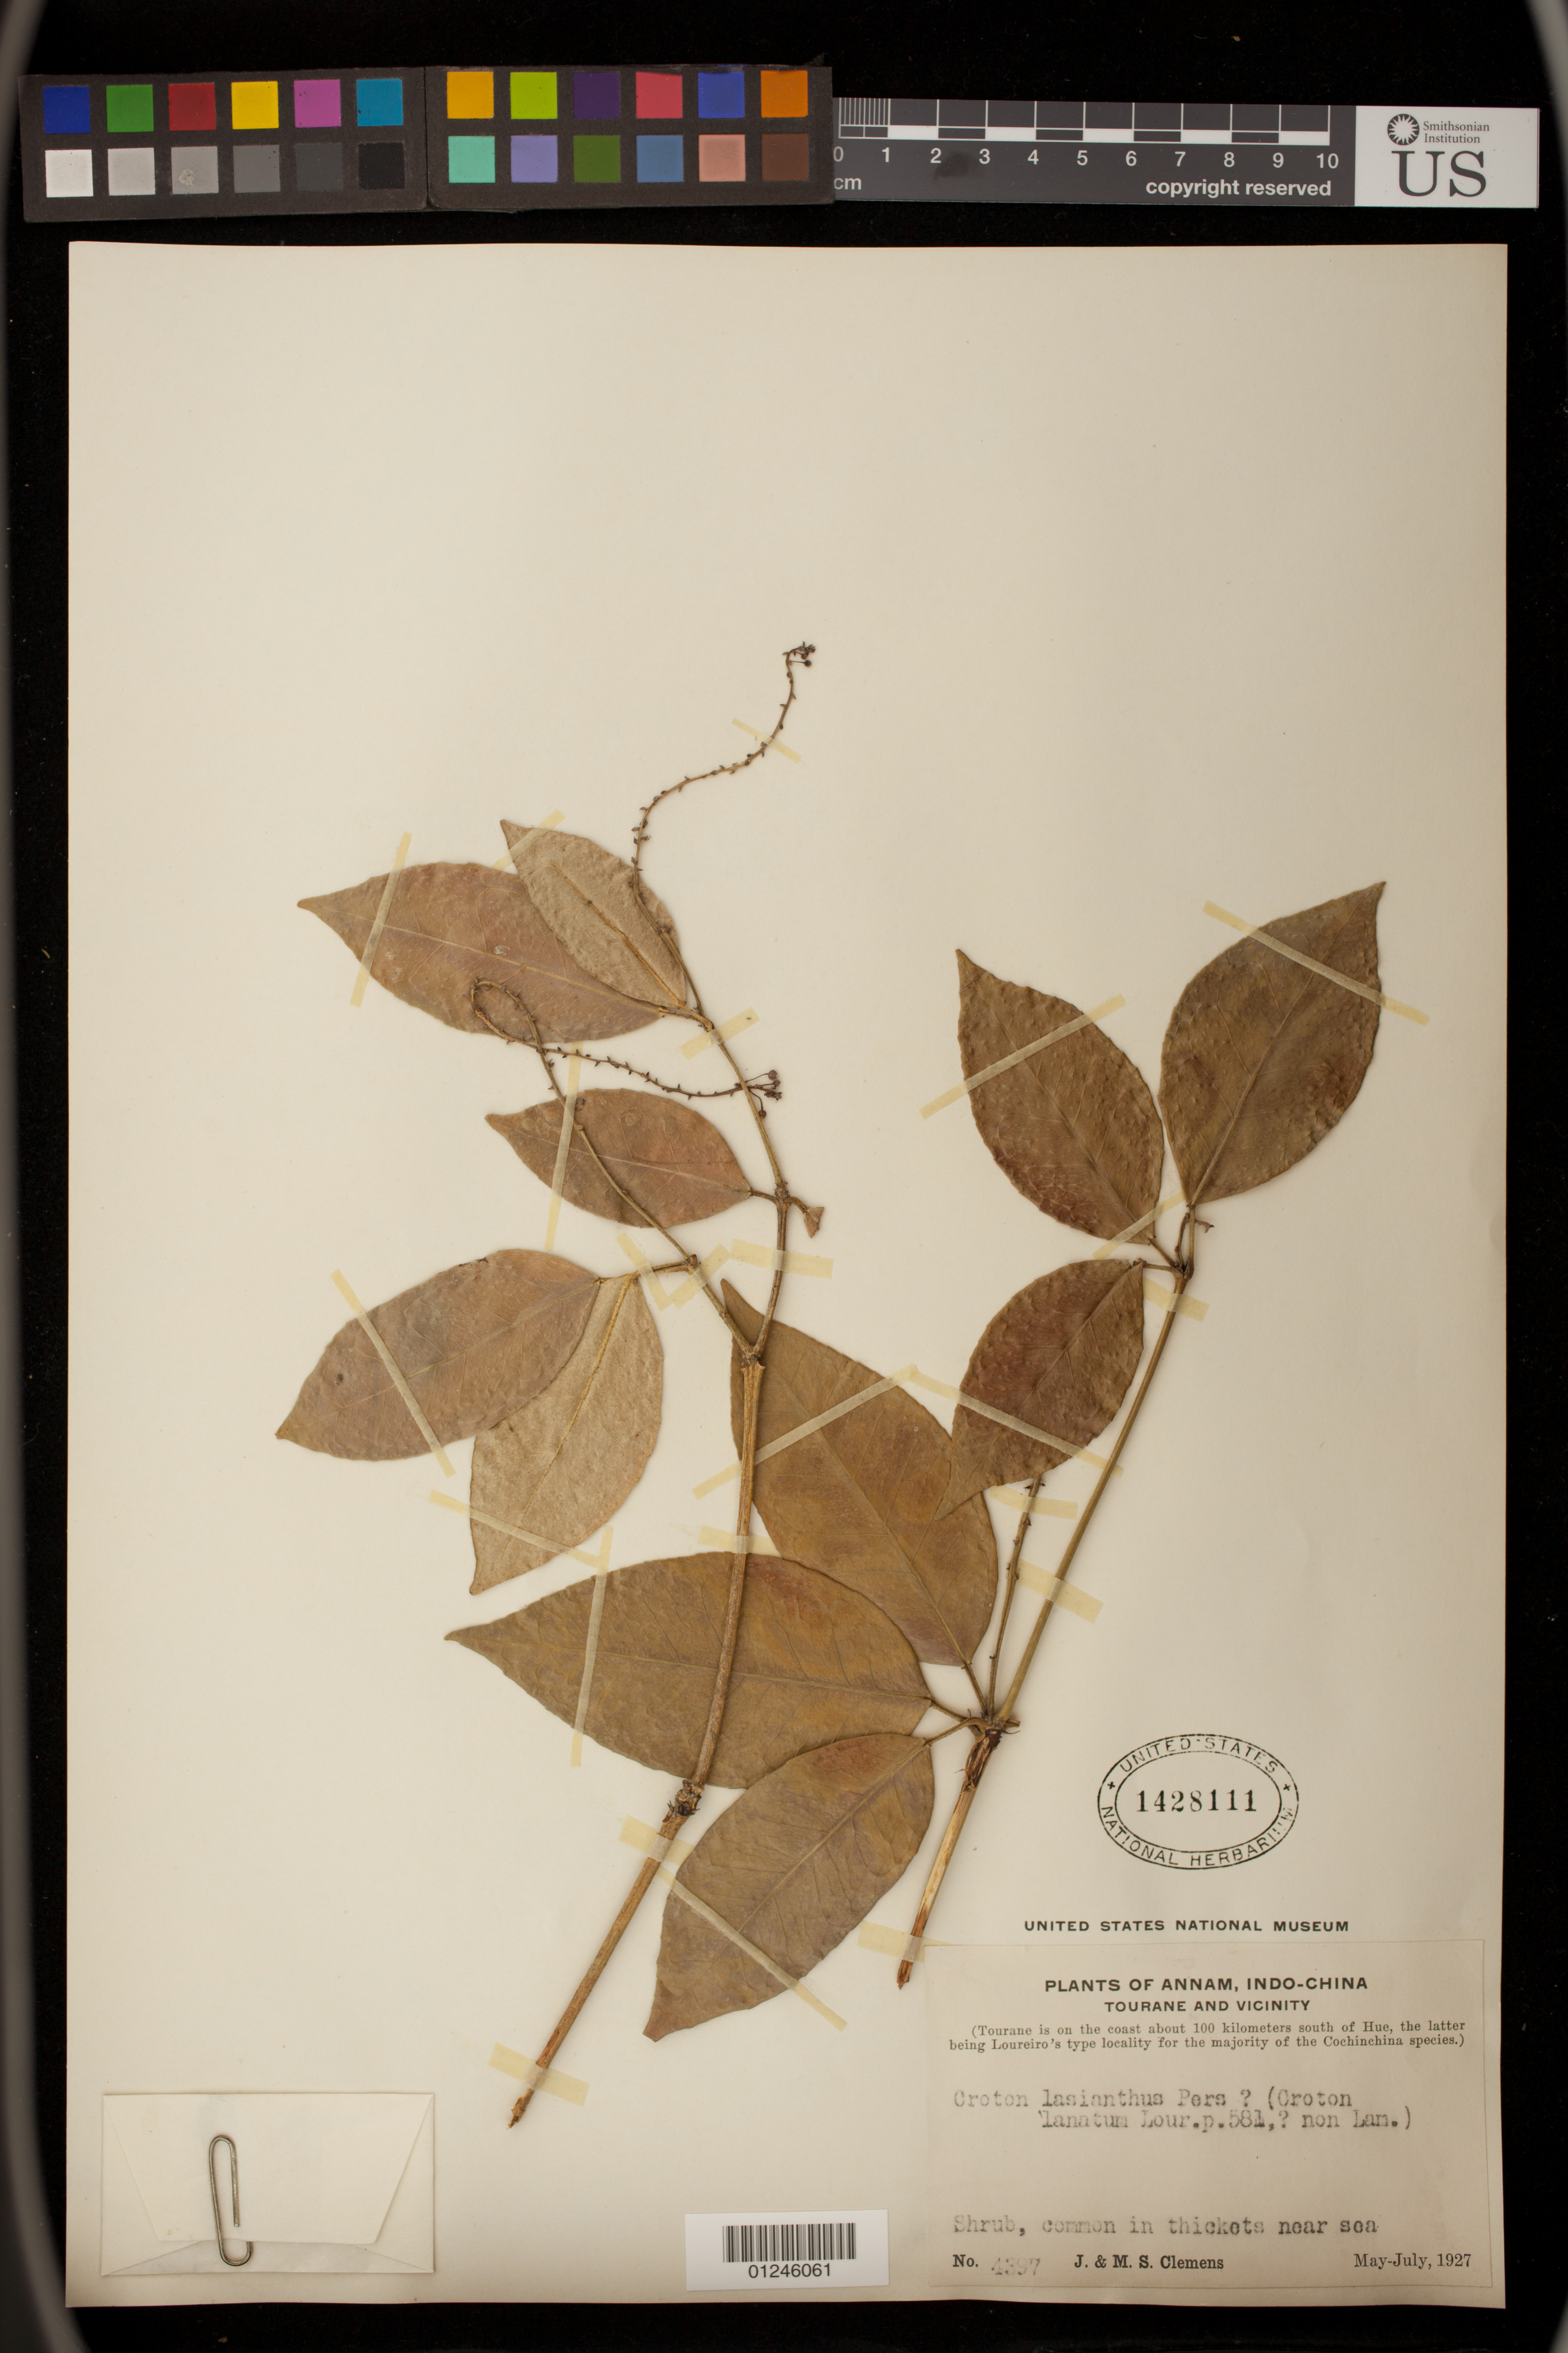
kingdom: Plantae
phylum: Tracheophyta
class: Magnoliopsida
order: Malpighiales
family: Euphorbiaceae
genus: Croton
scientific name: Croton lasianthus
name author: Pers.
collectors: M. S. Clemens & J. Clemens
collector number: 4397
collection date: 1927-05/1927-07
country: Vietnam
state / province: Da Nang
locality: Tourane and vicinity.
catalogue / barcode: US 1428111